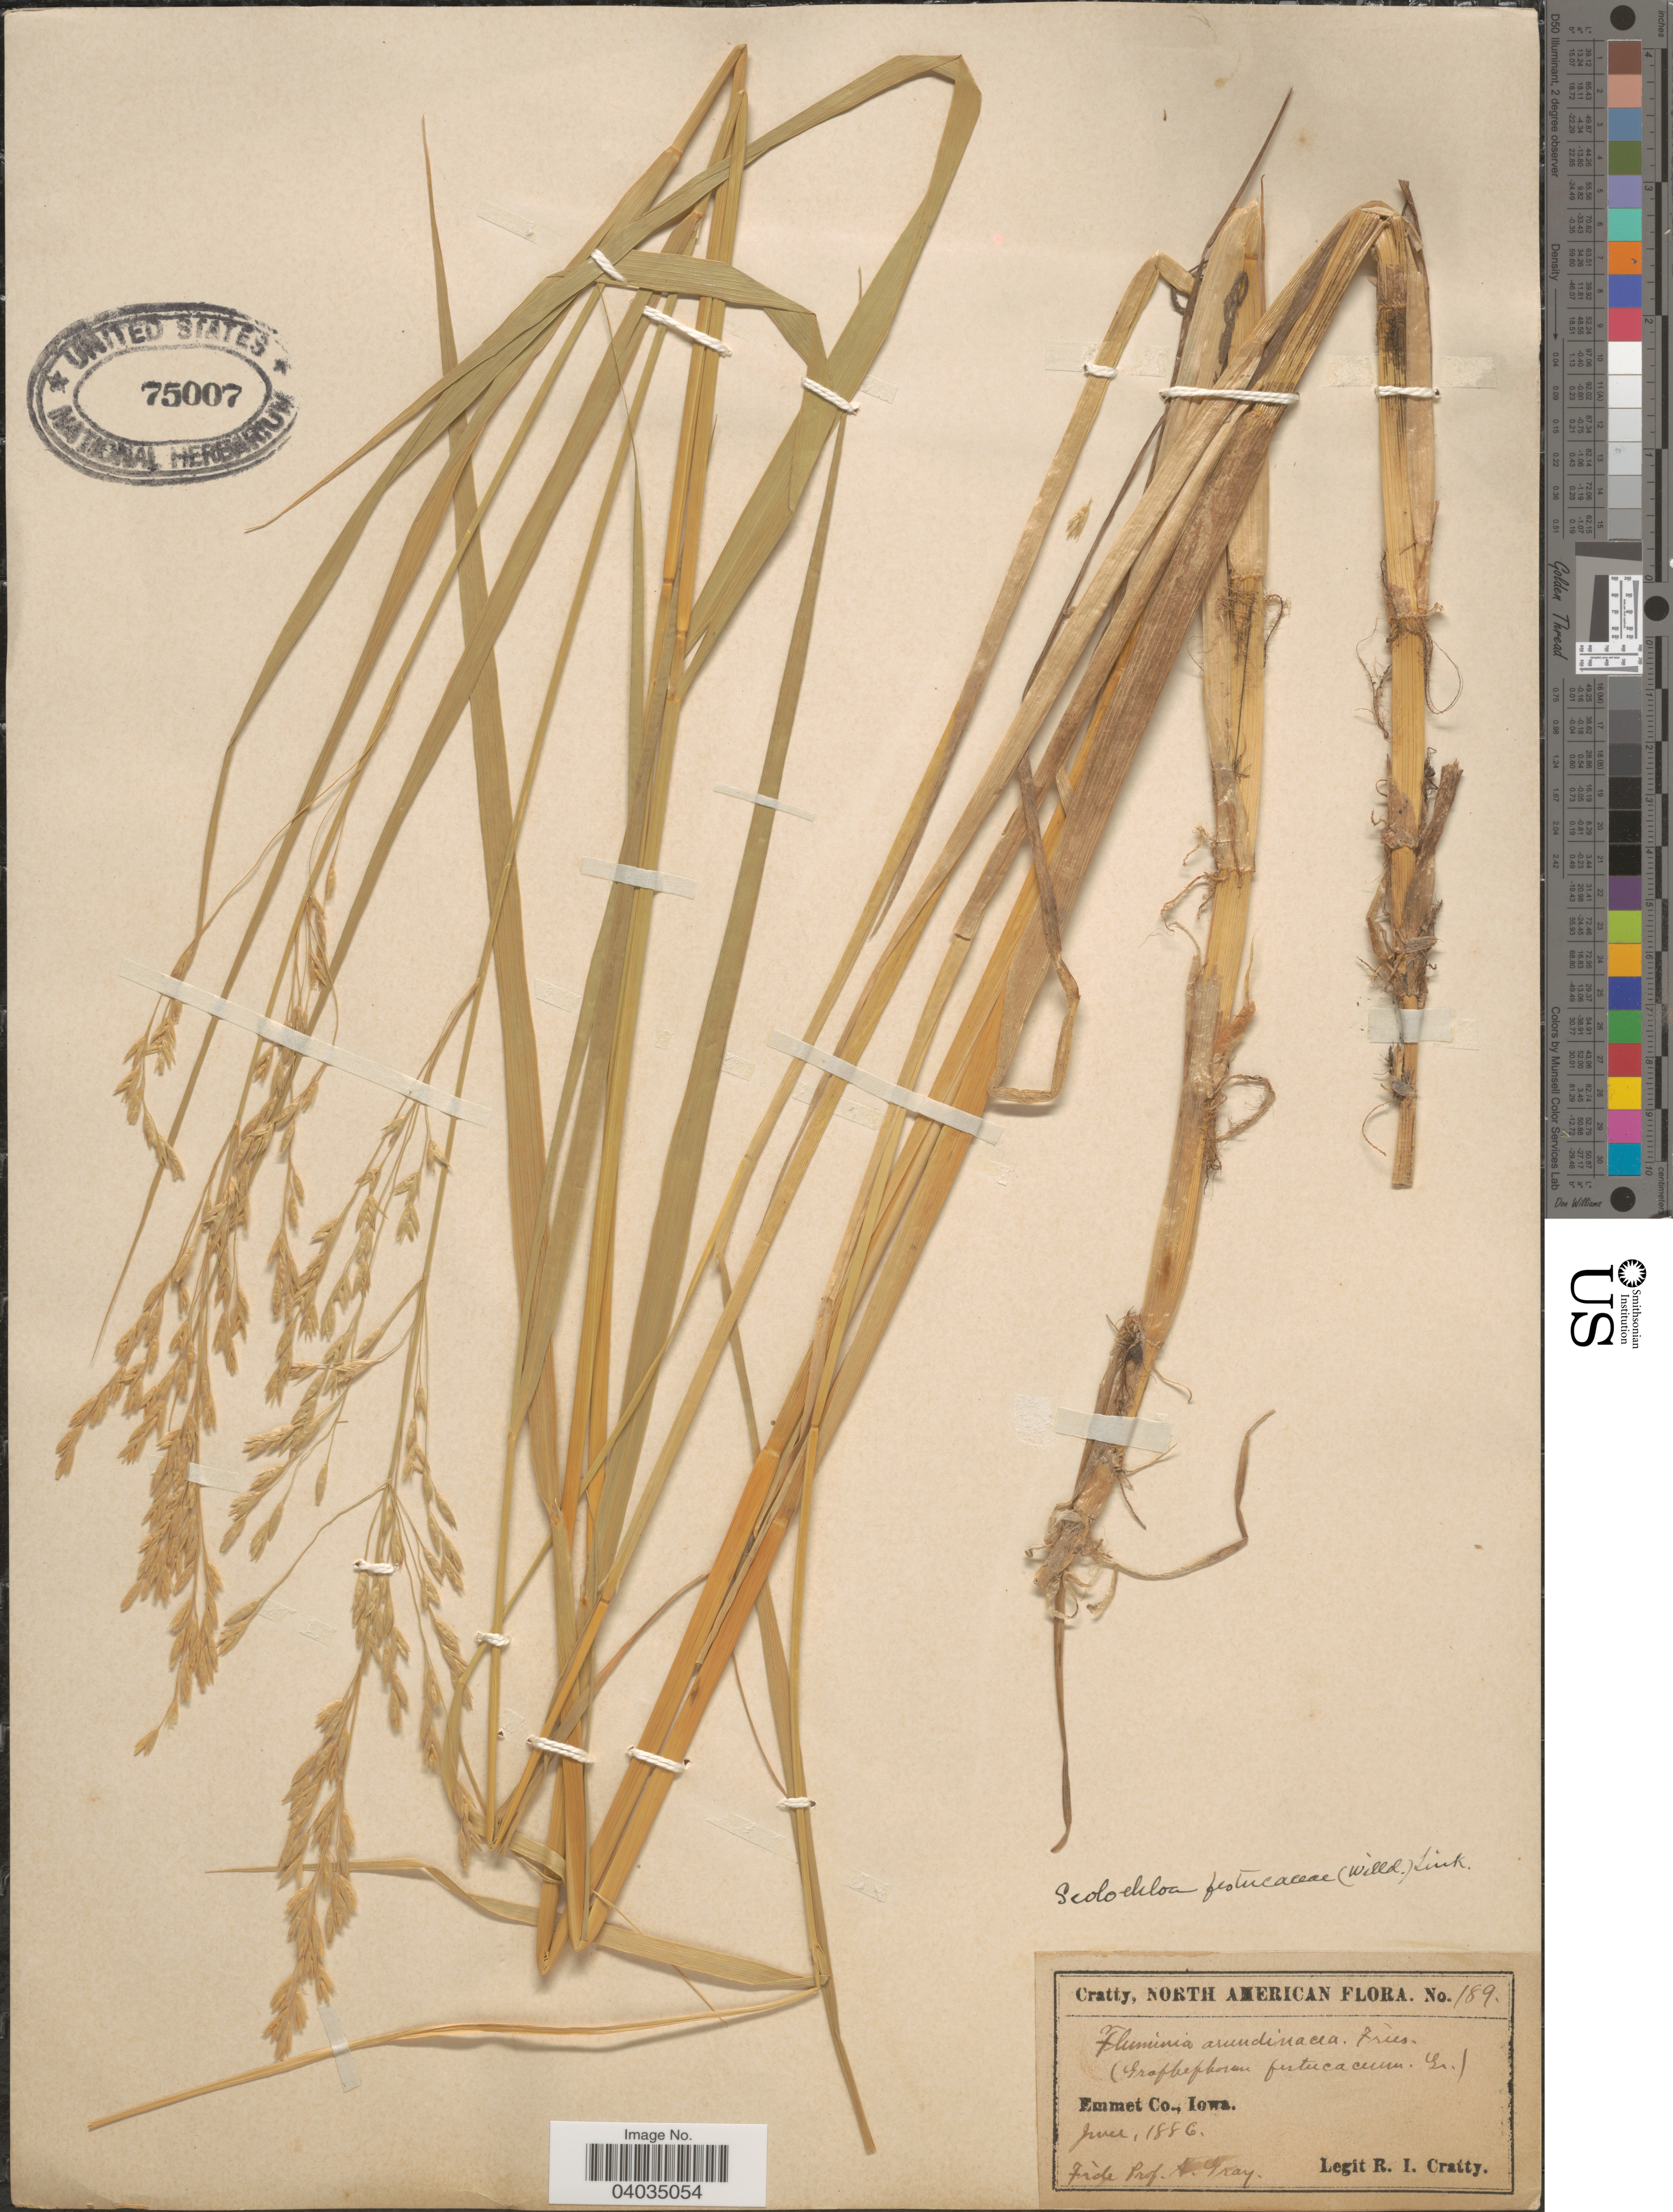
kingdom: Plantae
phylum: Tracheophyta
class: Liliopsida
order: Poales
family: Poaceae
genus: Scolochloa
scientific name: Scolochloa festucacea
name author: (Willd.) Link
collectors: R. Cratty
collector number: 189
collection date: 1886-06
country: United States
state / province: Iowa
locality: Emmet Co.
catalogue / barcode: US 75007